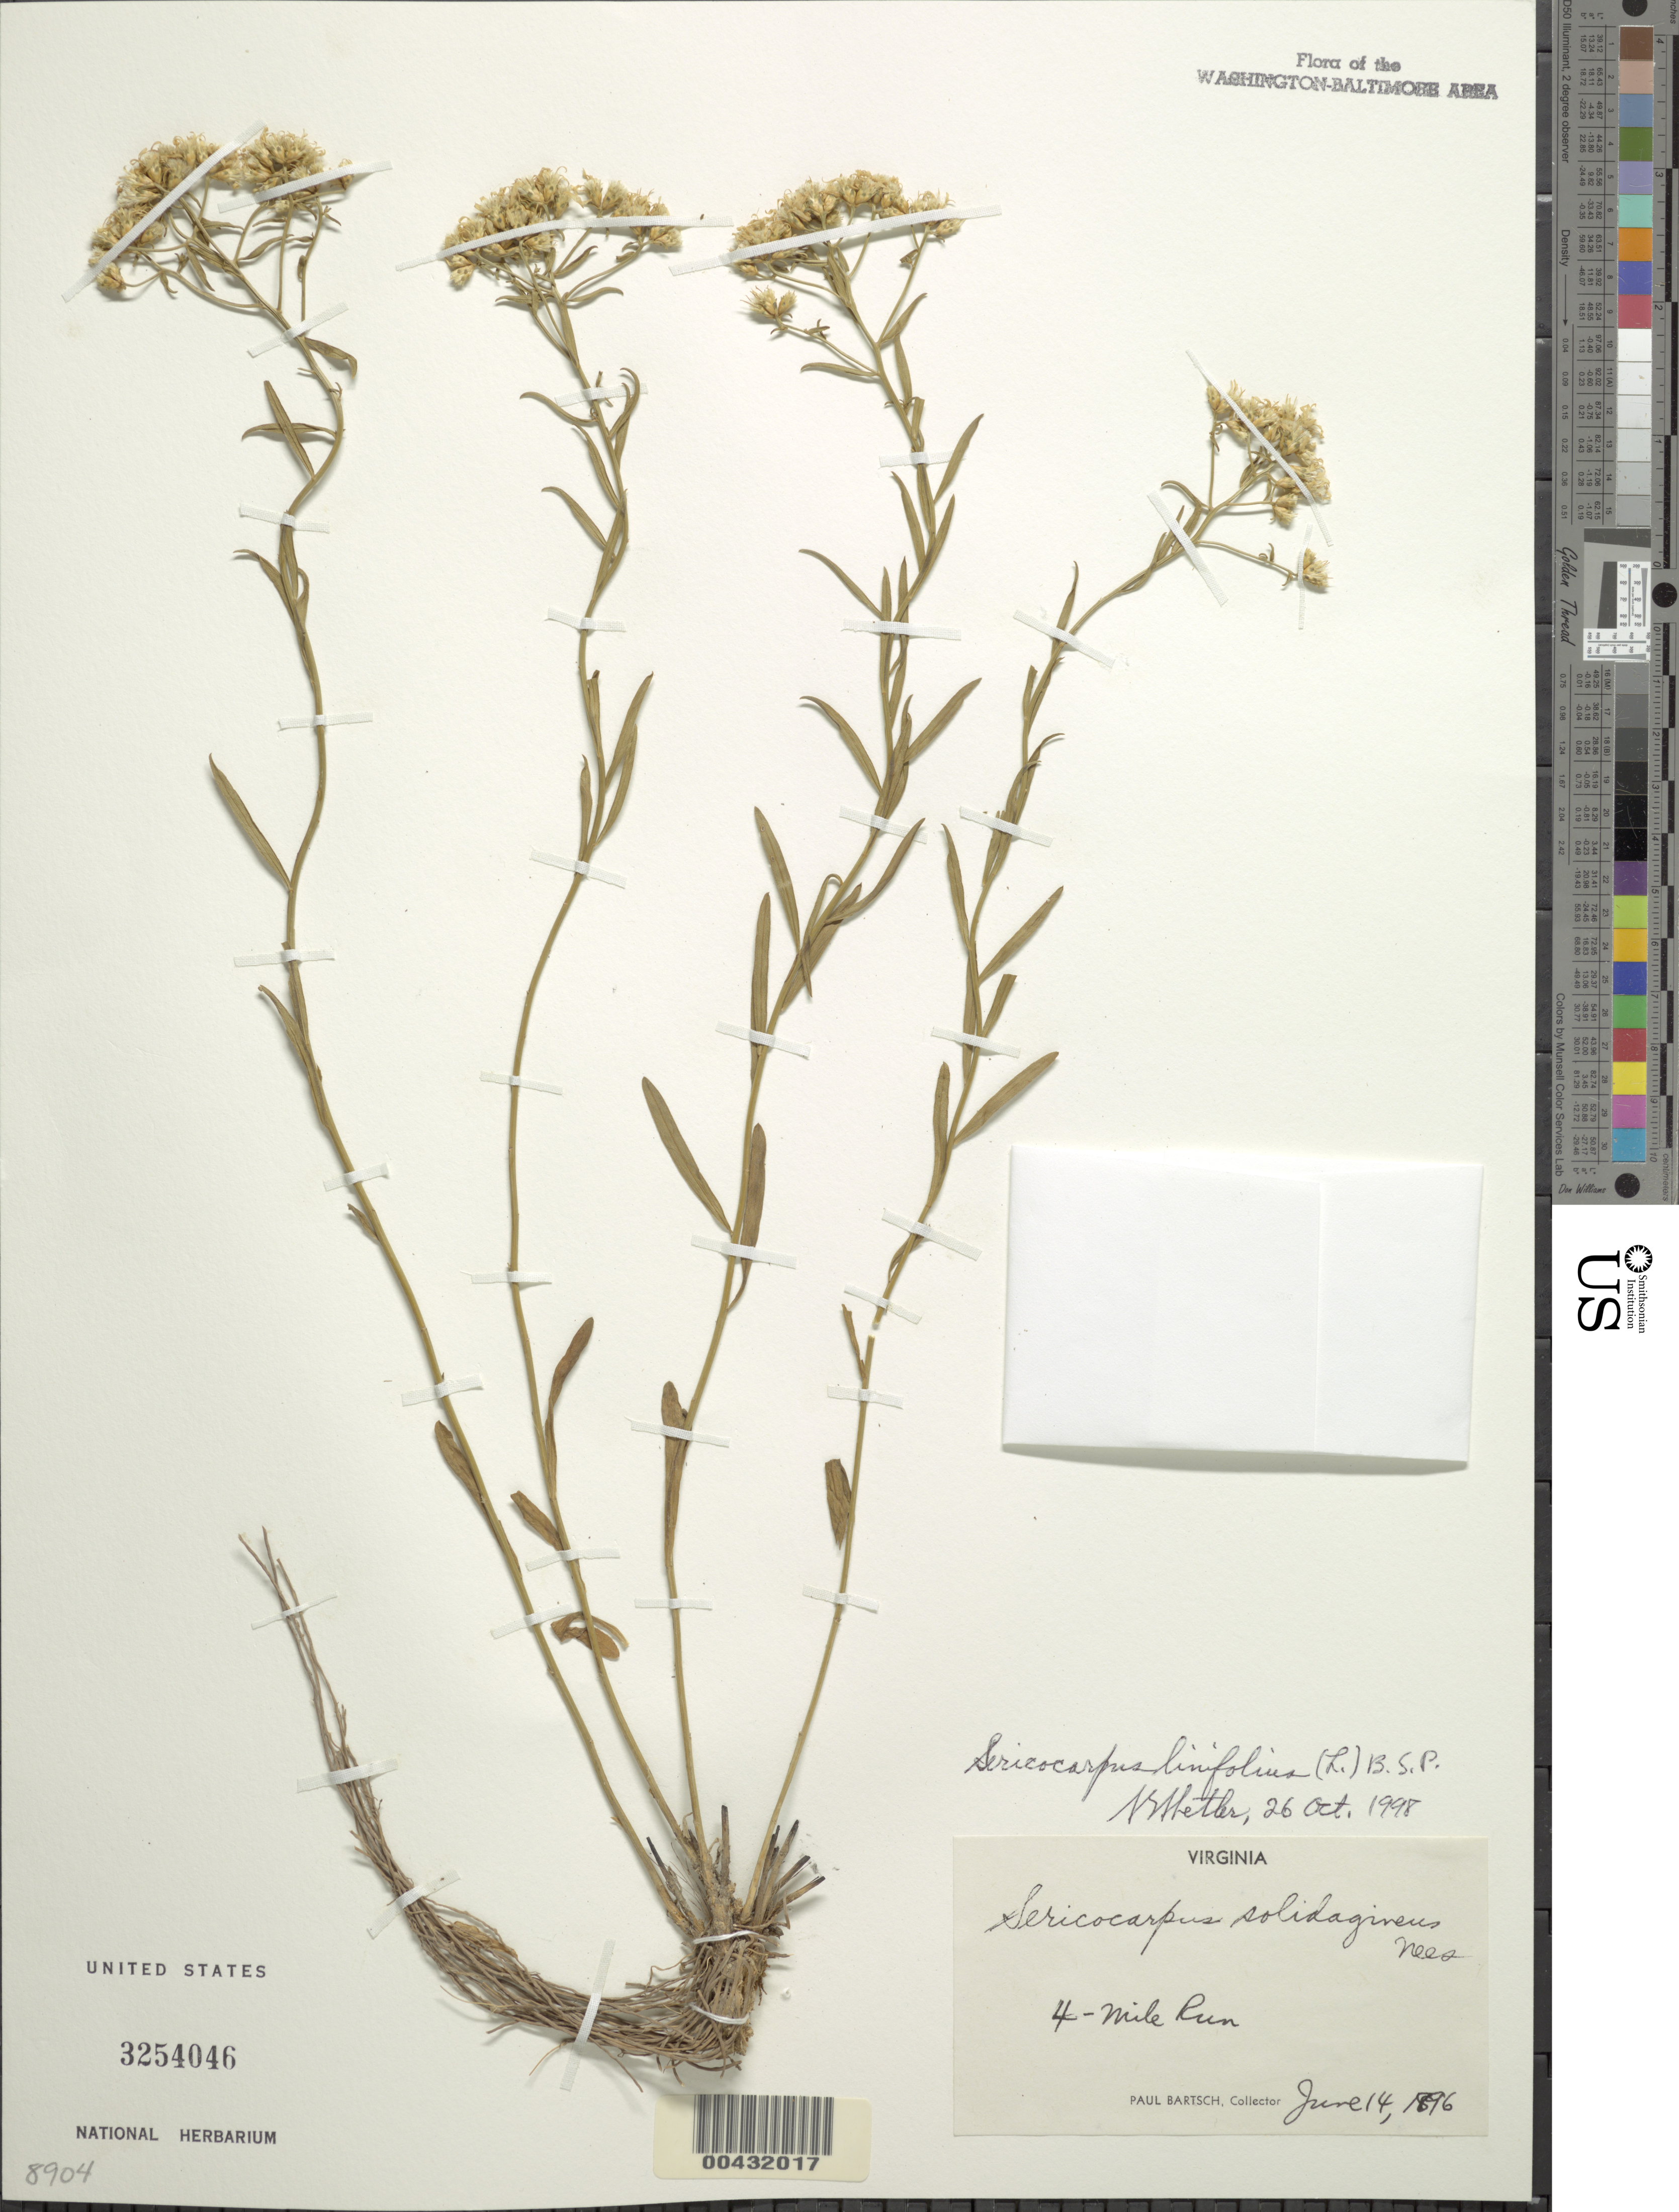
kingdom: Plantae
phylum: Tracheophyta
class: Magnoliopsida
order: Asterales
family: Asteraceae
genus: Sericocarpus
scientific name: Sericocarpus linifolius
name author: (L.) Britton, Stearns & Poggenb.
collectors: P. Bartsch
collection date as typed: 14 Jun 1896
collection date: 1896-06-14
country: United States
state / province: Virginia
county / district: Arlington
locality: Four Mile Run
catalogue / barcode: US 3254046